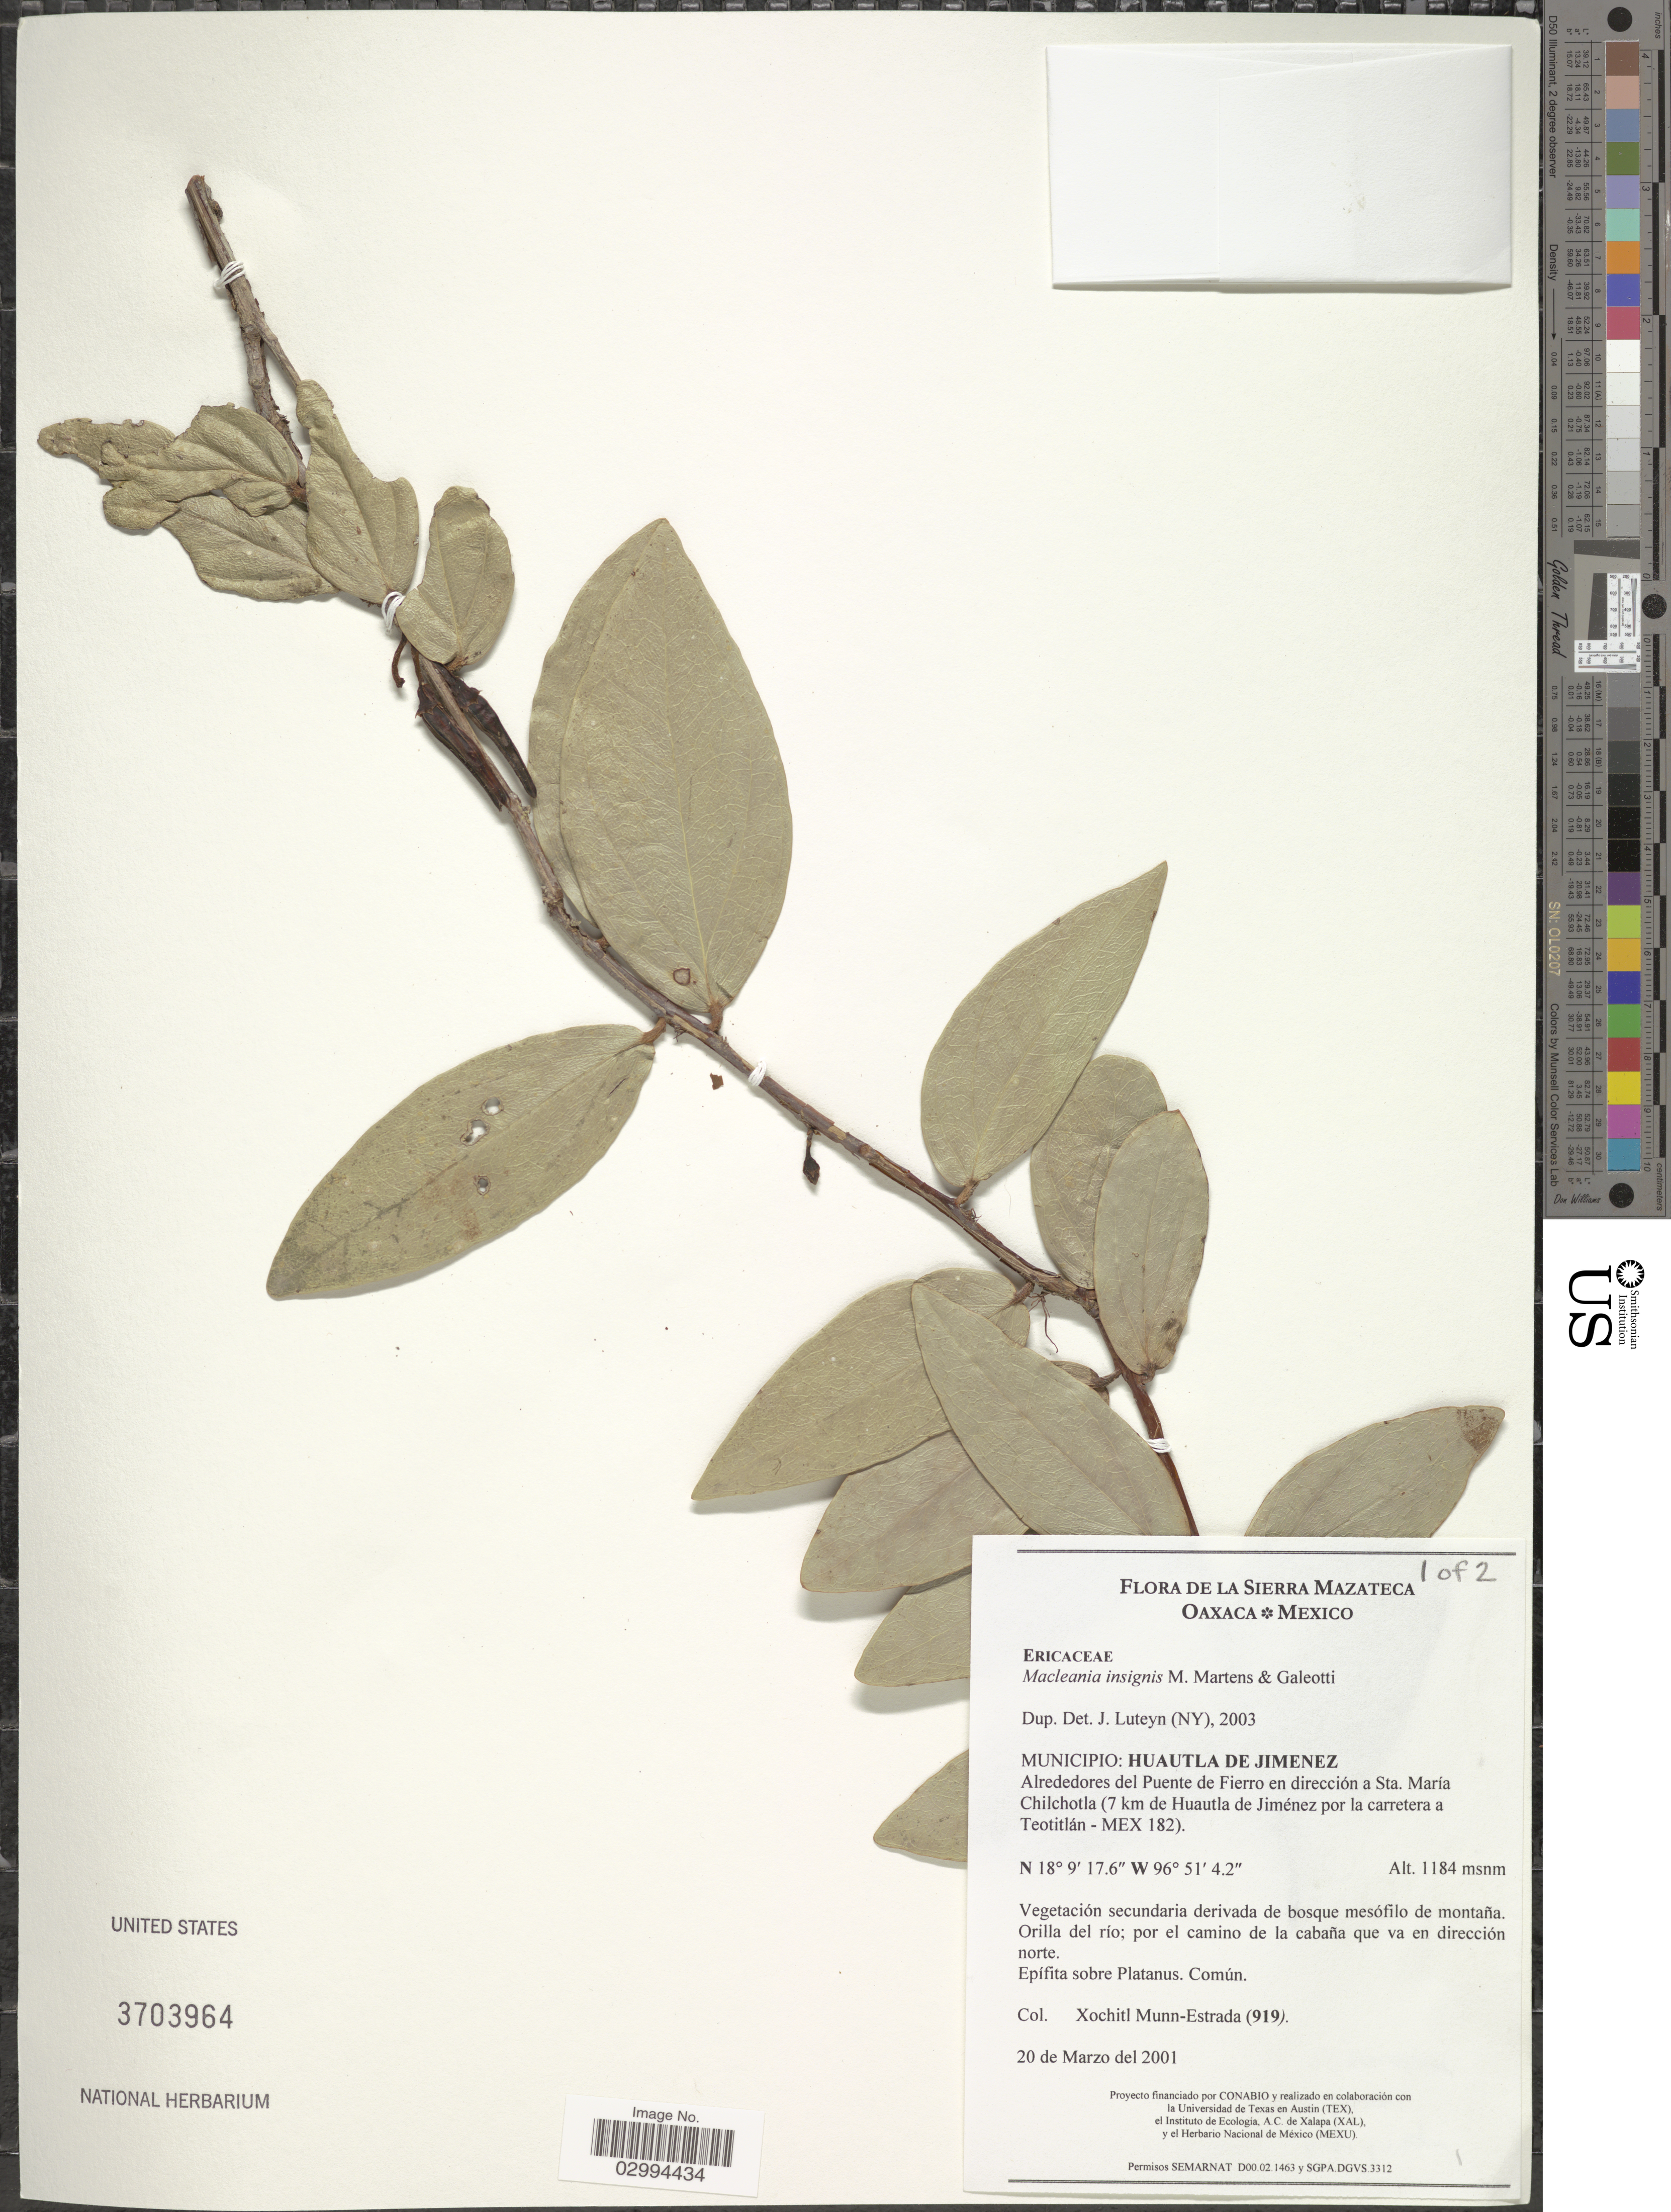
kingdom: Plantae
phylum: Tracheophyta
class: Magnoliopsida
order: Ericales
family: Ericaceae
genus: Macleania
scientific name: Macleania insignis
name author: M. Martens & Galeotti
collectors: X. Munn-Estrada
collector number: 919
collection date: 2001-03-20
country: Mexico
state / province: Oaxaca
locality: Sierra Mazateca. Municipio: Huautla de Jimenez. Alrededores del Puente de Fierro en dirección a Sta. María Chilchotla (7 km de Huautla de Jiménez por la carretera a Teotitlán - MEX 182).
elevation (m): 1184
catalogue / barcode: US 3703964